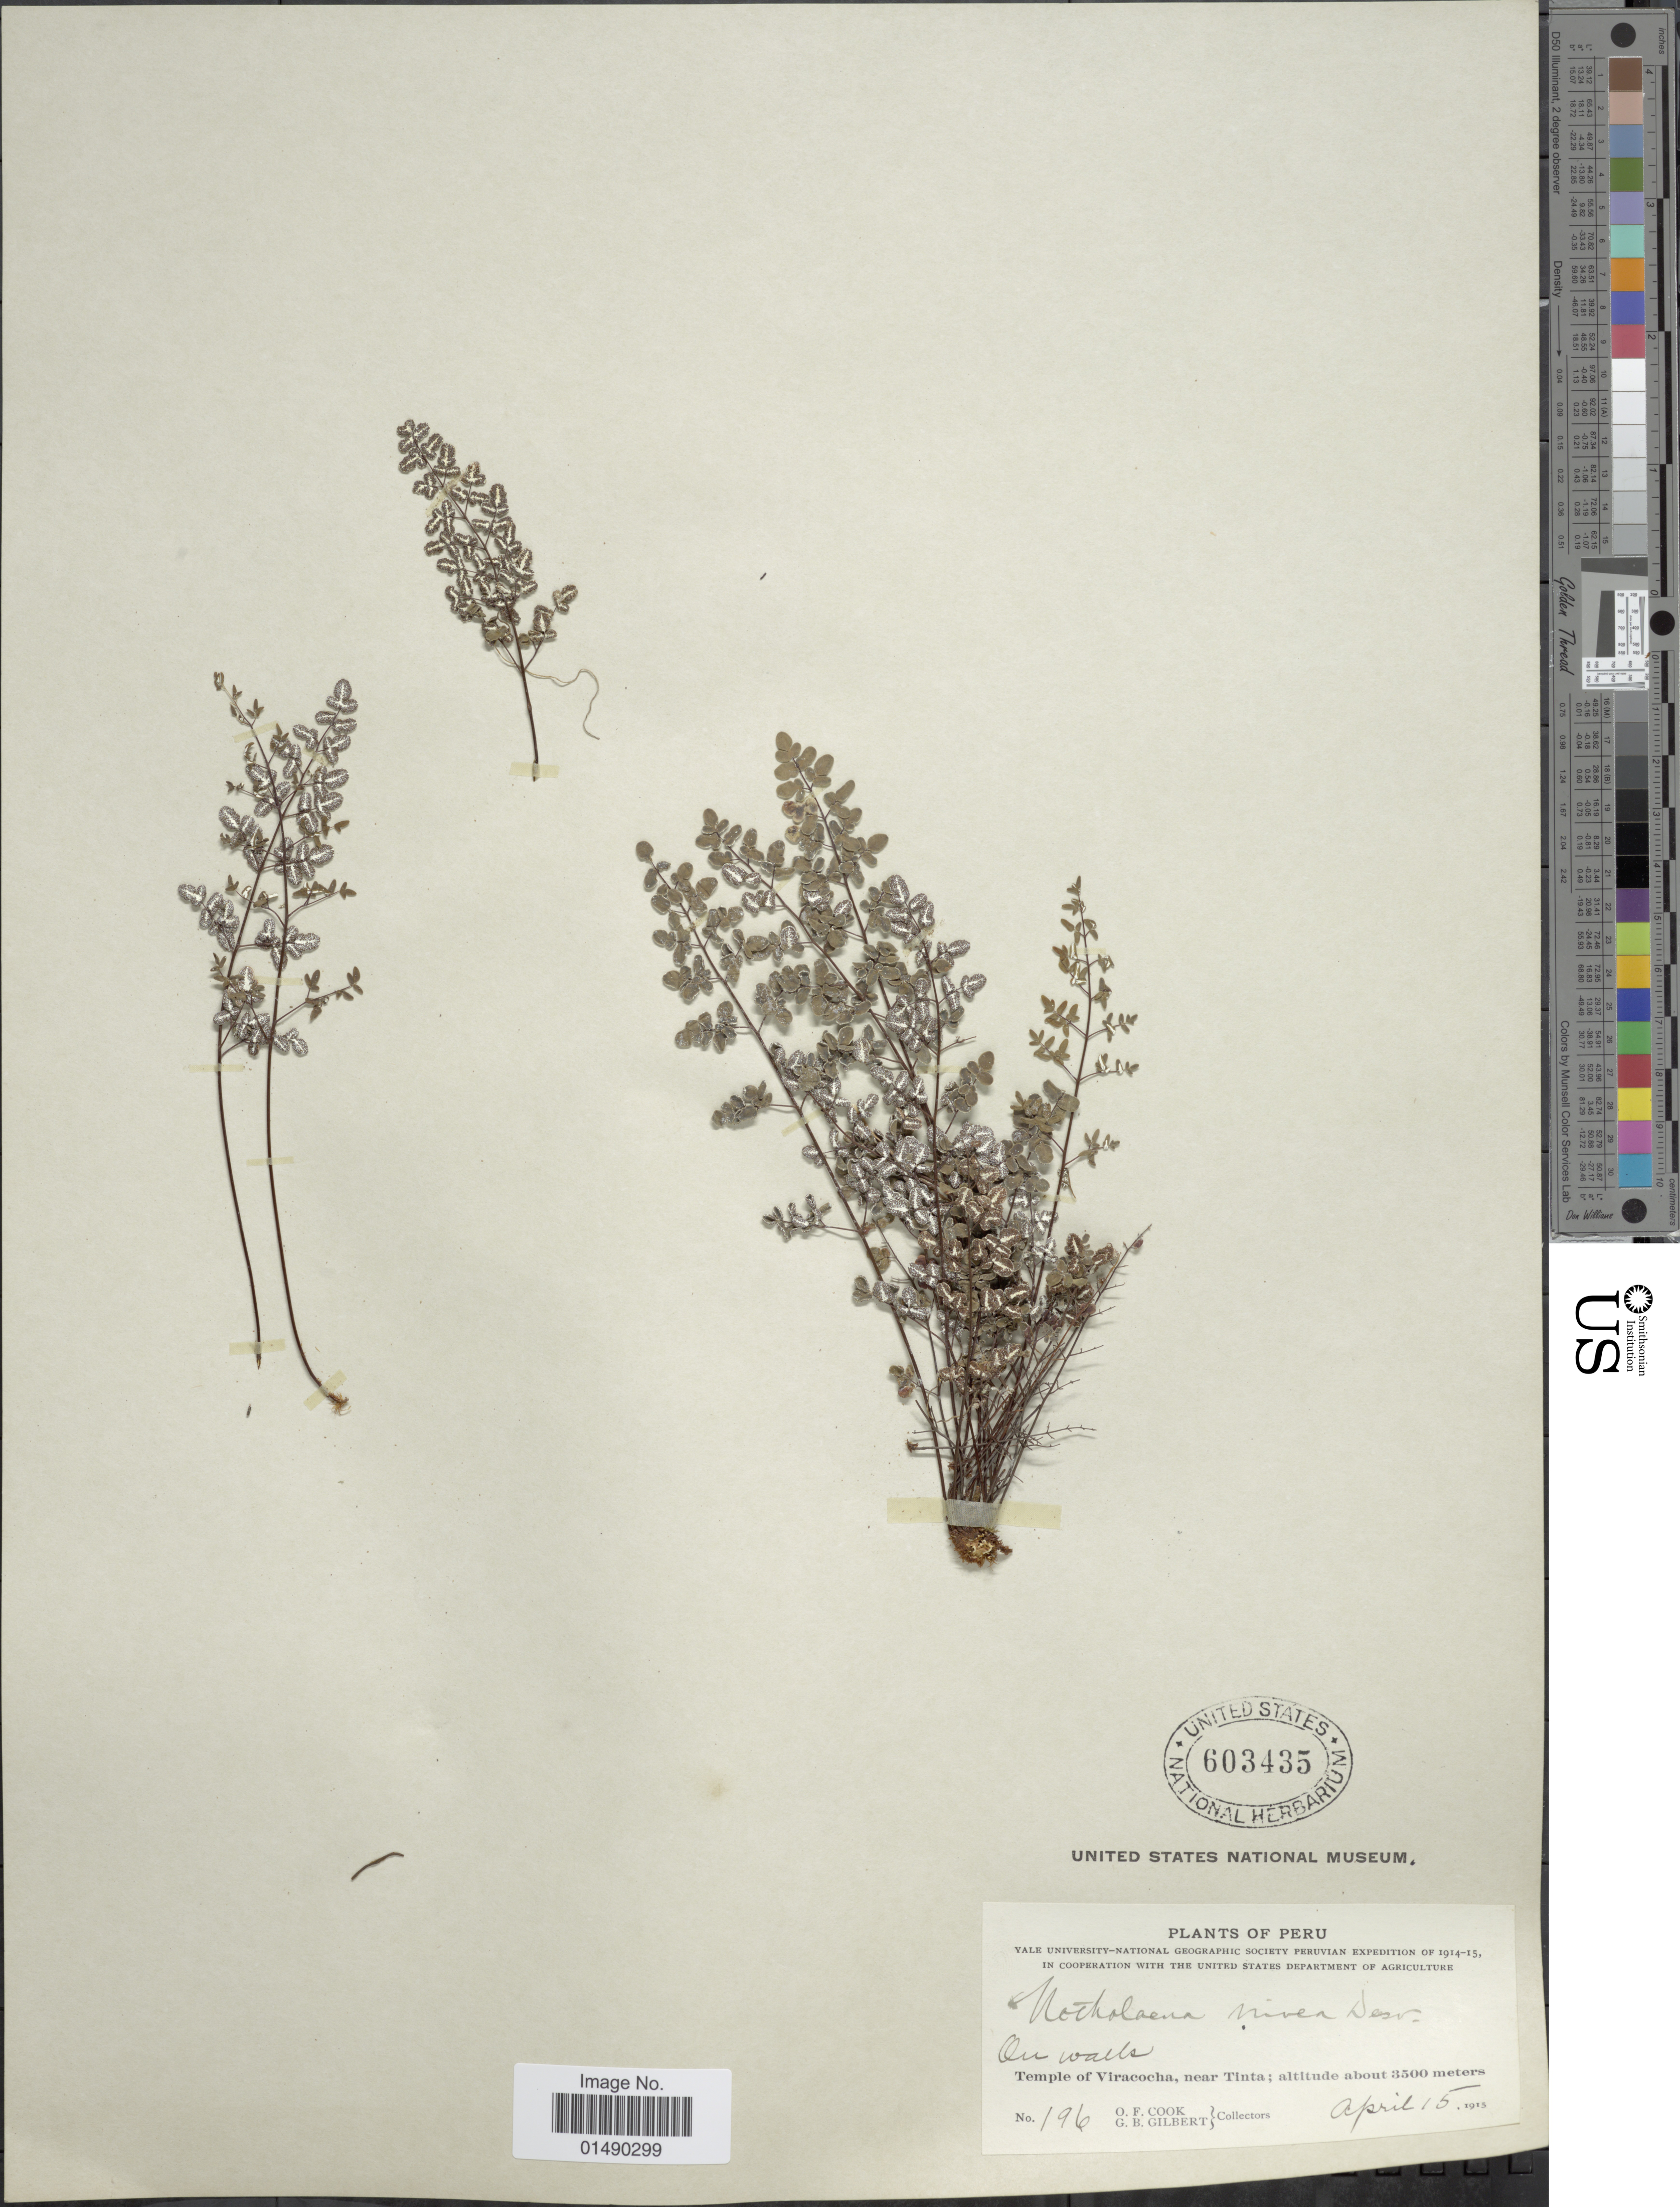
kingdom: Plantae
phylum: Tracheophyta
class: Polypodiopsida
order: Polypodiales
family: Pteridaceae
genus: Argyrochosma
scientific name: Argyrochosma nivea var. nivea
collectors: O. F. Cook & G. B. Gilbert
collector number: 196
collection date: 1915-04-15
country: Peru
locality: Peru, Temple of Viracocha, near Tinta.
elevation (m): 3500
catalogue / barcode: US 603435